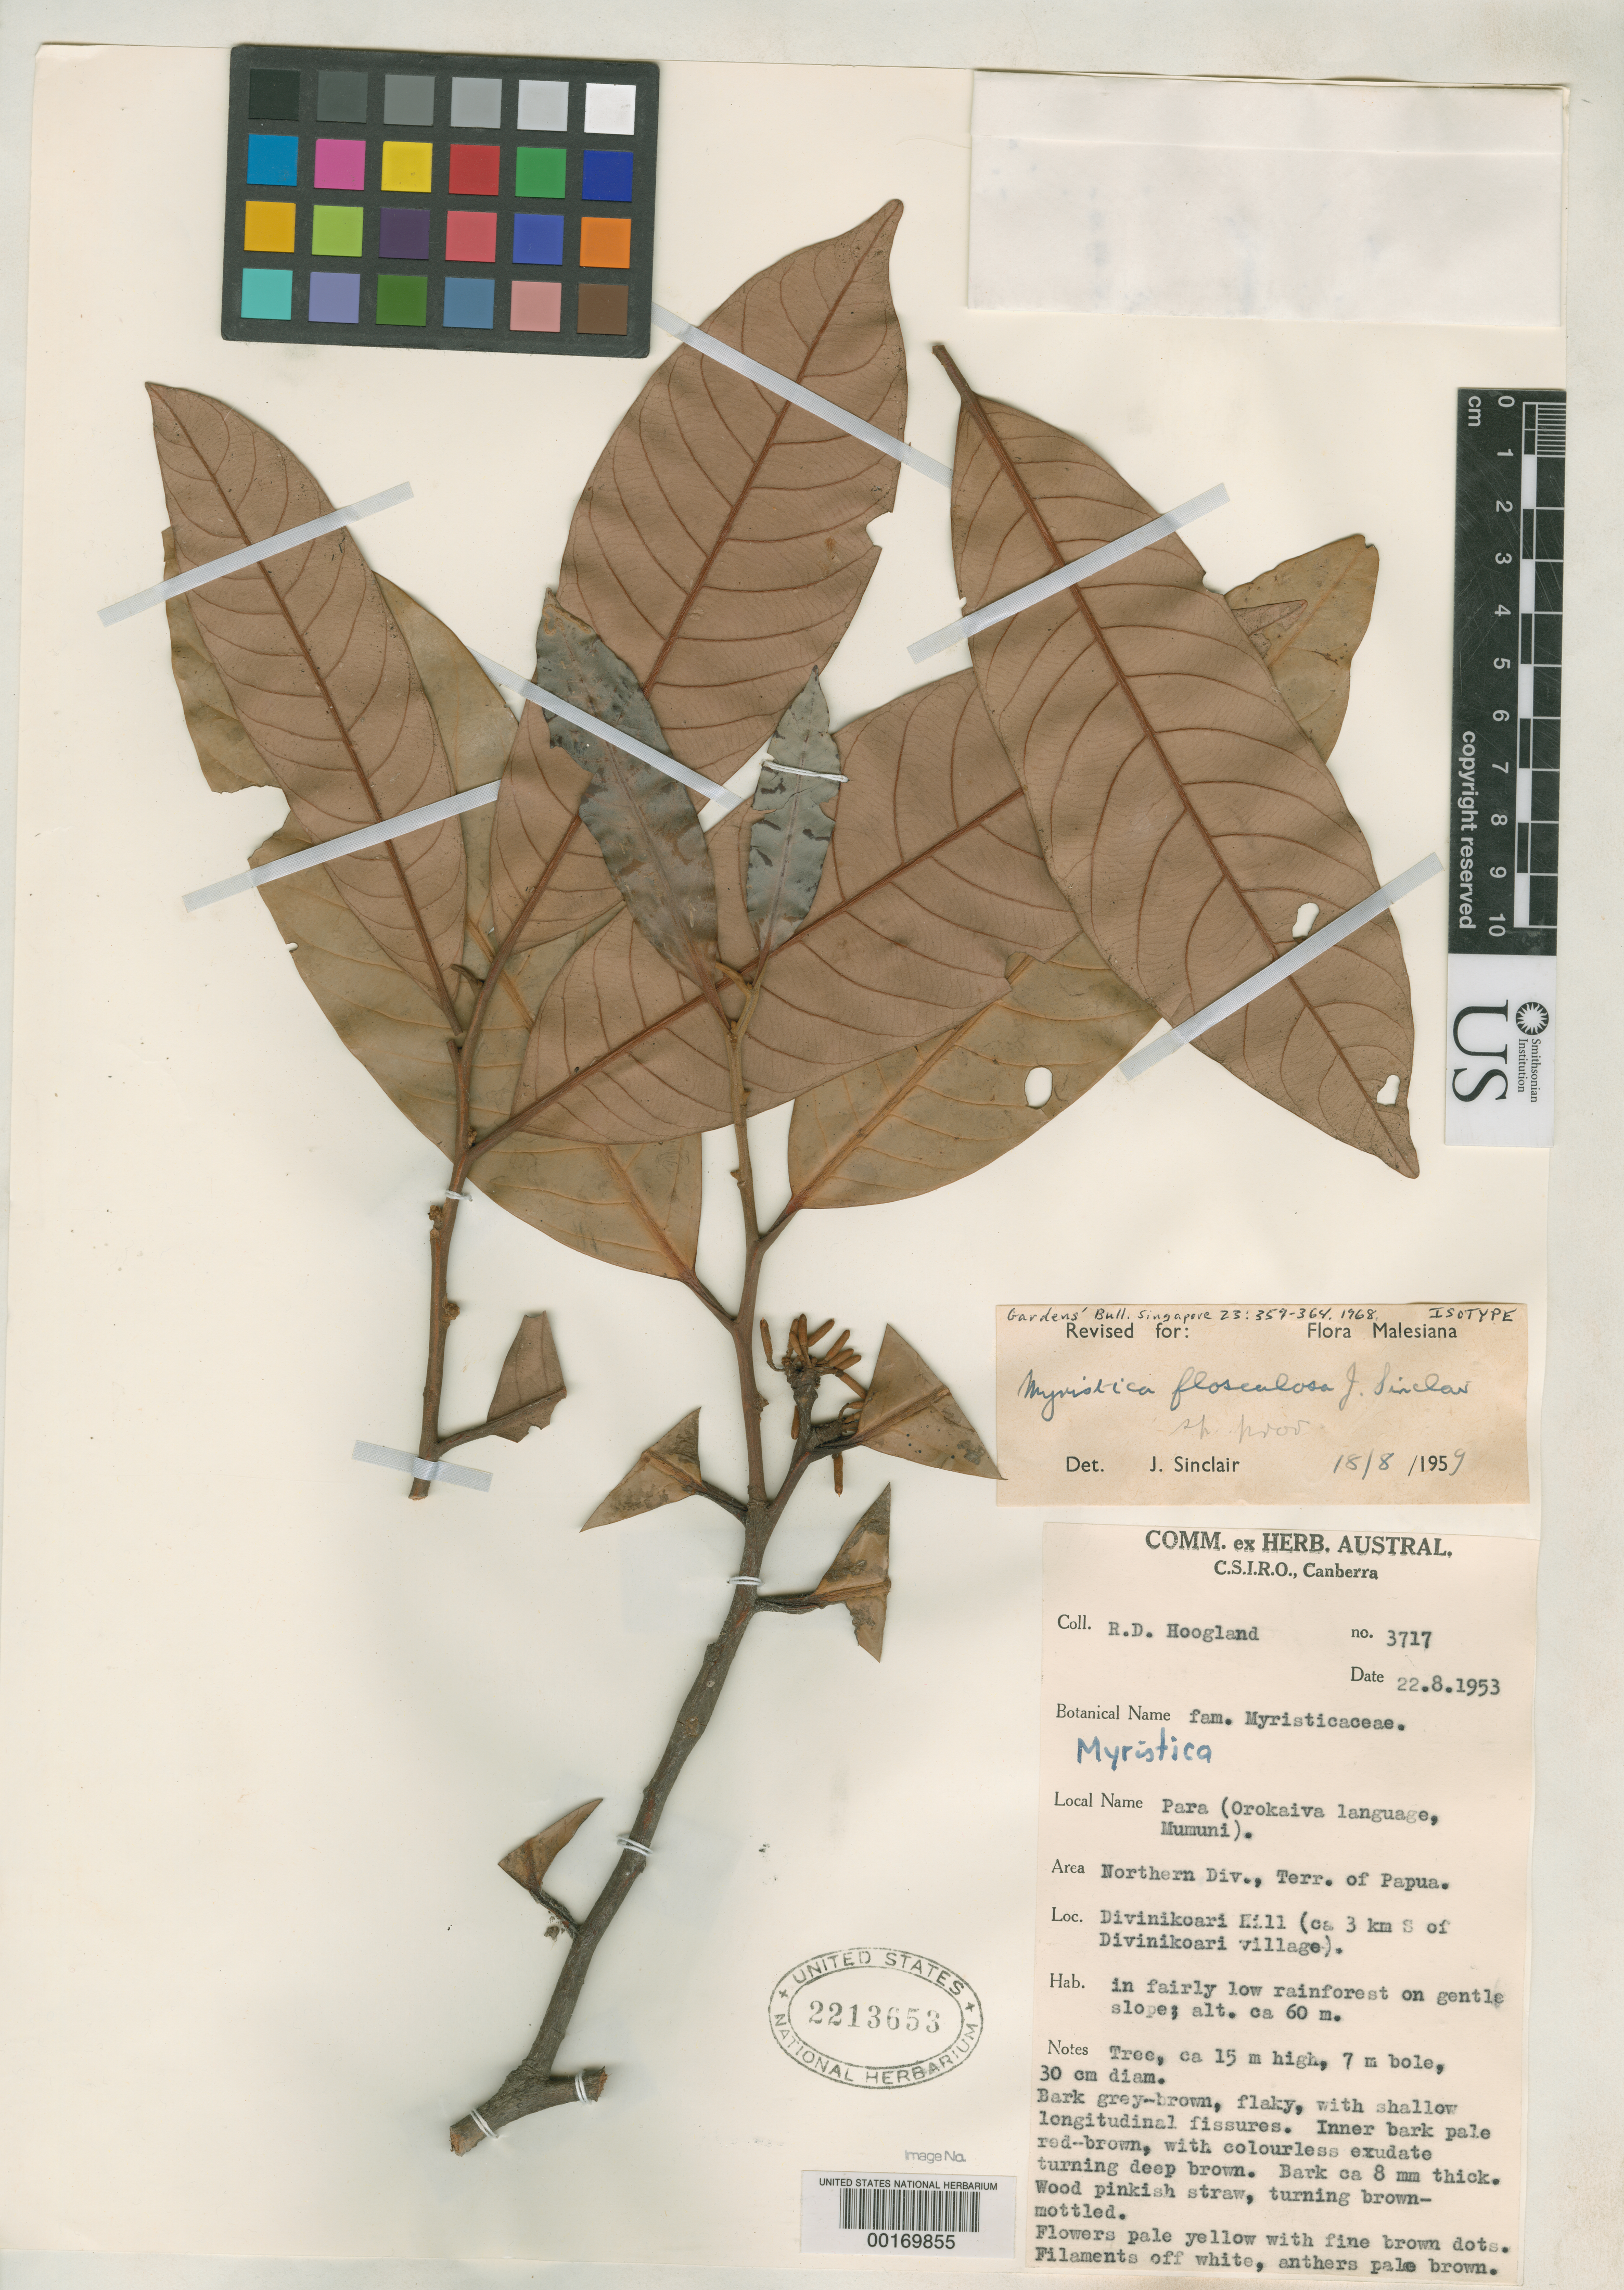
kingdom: Plantae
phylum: Tracheophyta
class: Magnoliopsida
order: Magnoliales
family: Myristicaceae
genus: Myristica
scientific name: Myristica flosculosa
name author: J. Sinclair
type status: Isotype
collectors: R. D. Hoogland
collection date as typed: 22 Aug 1953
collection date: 1953-08-22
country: Papua New Guinea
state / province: Northern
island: New Guinea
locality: Divinikoari Hill, ca. 3 km S of Divinikoari village.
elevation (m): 60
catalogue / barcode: US 2213653